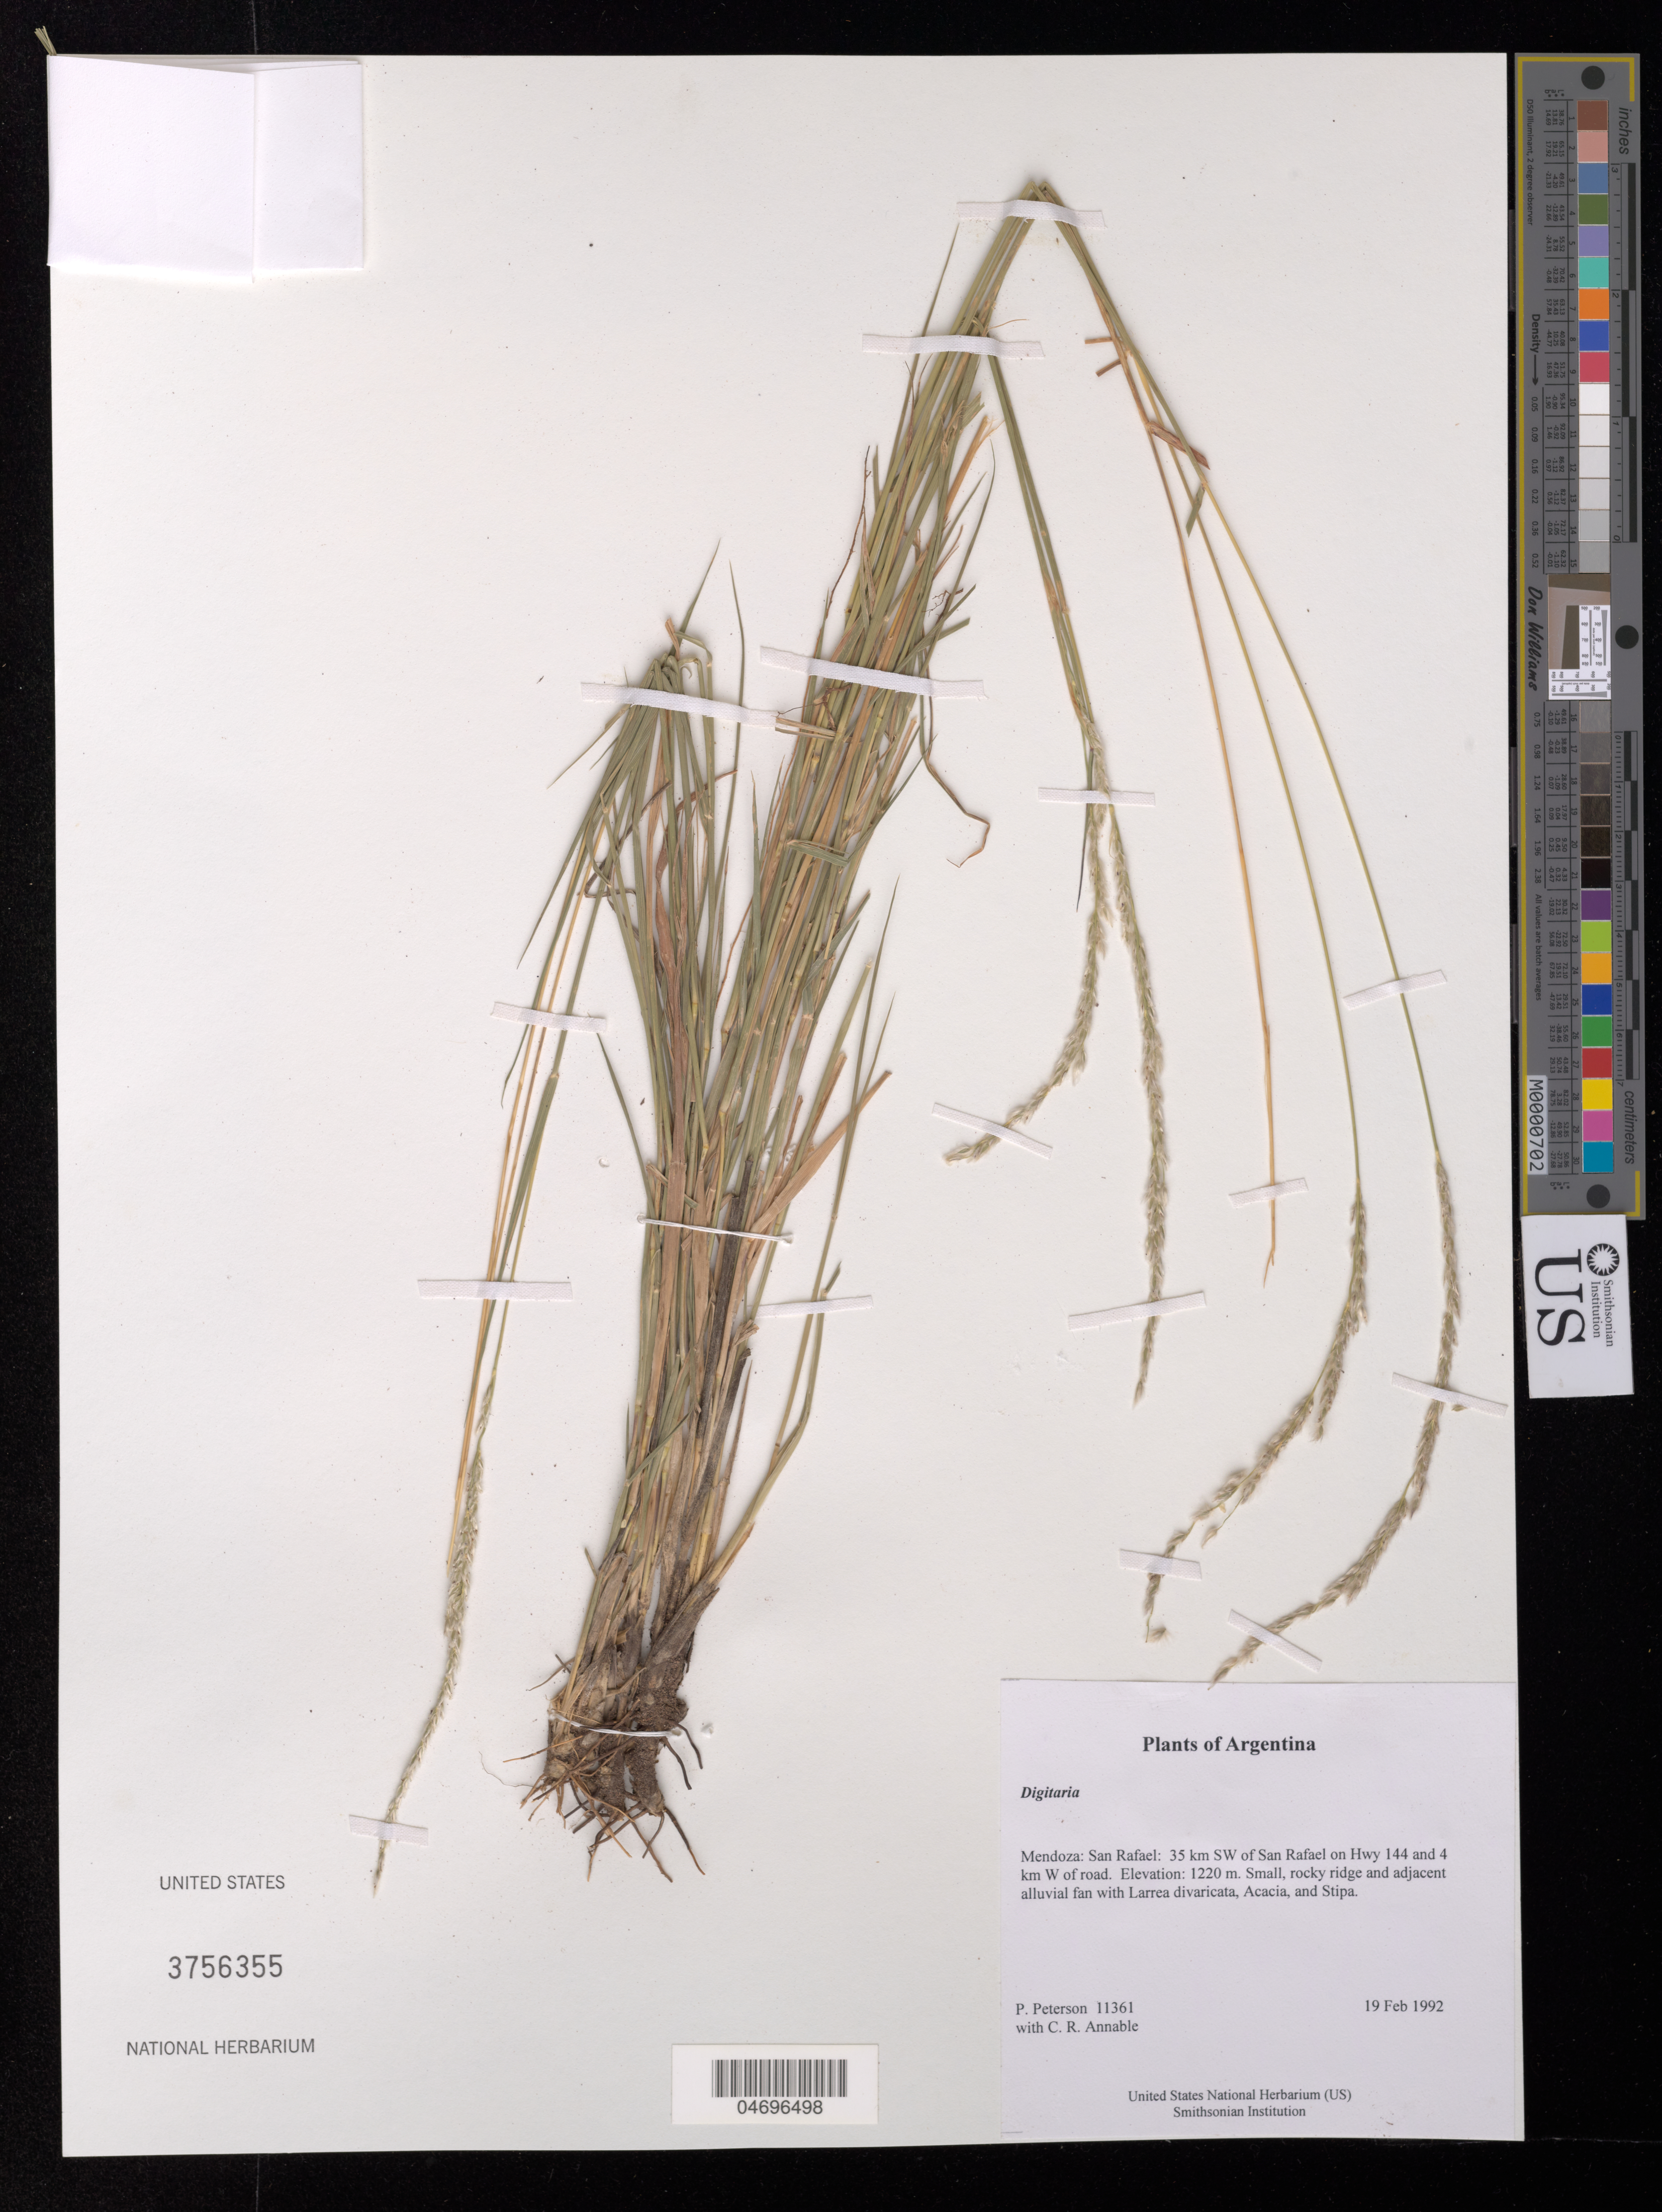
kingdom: Plantae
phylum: Tracheophyta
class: Liliopsida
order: Poales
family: Poaceae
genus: Digitaria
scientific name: Digitaria sp.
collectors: P. M. Peterson & C. R. Annable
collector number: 11361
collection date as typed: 19 Feb 1992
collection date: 1992-02-19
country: Argentina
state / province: Mendoza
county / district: San Rafael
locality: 35 km SW of San Rafael on Hwy 144 and 4 km W of road.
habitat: Small, rocky ridge and adjacent alluvial fan with Larrea divaricata, Acacia, and Stipa.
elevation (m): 1220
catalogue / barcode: US 3756355